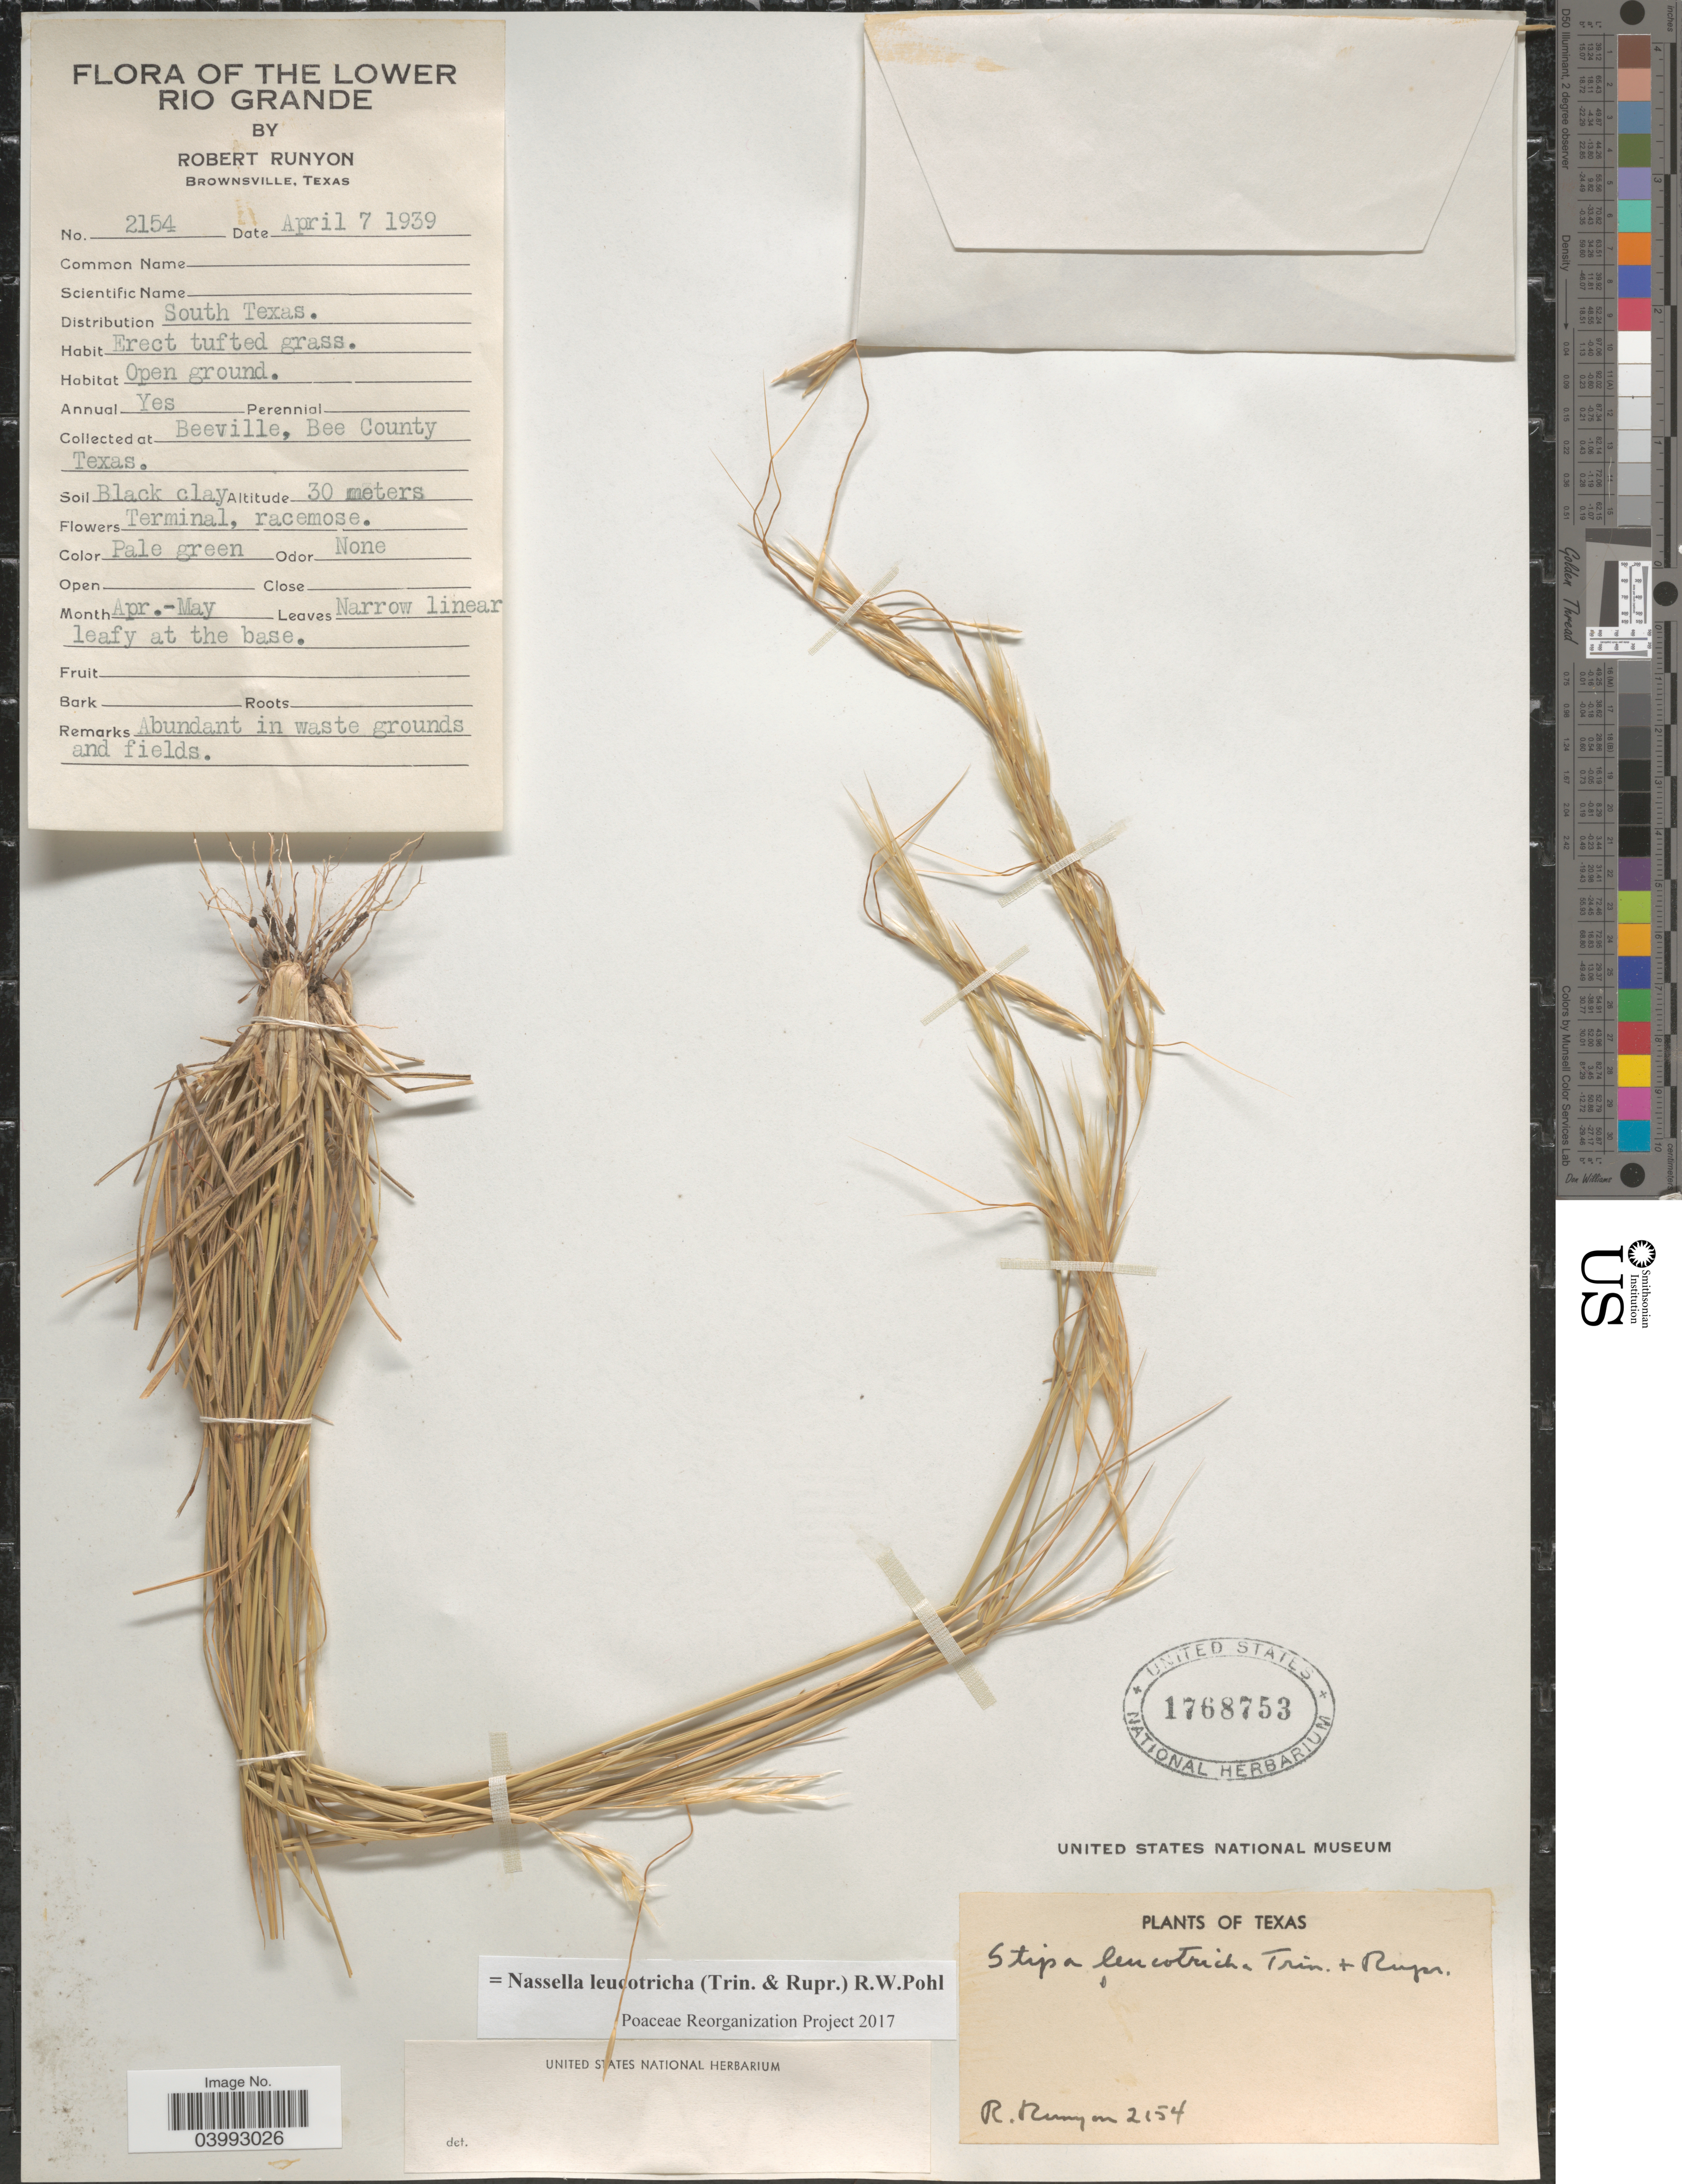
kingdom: Plantae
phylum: Tracheophyta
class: Liliopsida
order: Poales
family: Poaceae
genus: Nassella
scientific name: Nassella leucotricha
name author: (Trin. & Rupr.) R.W. Pohl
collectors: R. Runyon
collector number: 2154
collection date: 1939-04-07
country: United States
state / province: Texas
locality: The Lower Rio Grande. Beeville, Bee County.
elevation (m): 30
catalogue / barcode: US 1768753